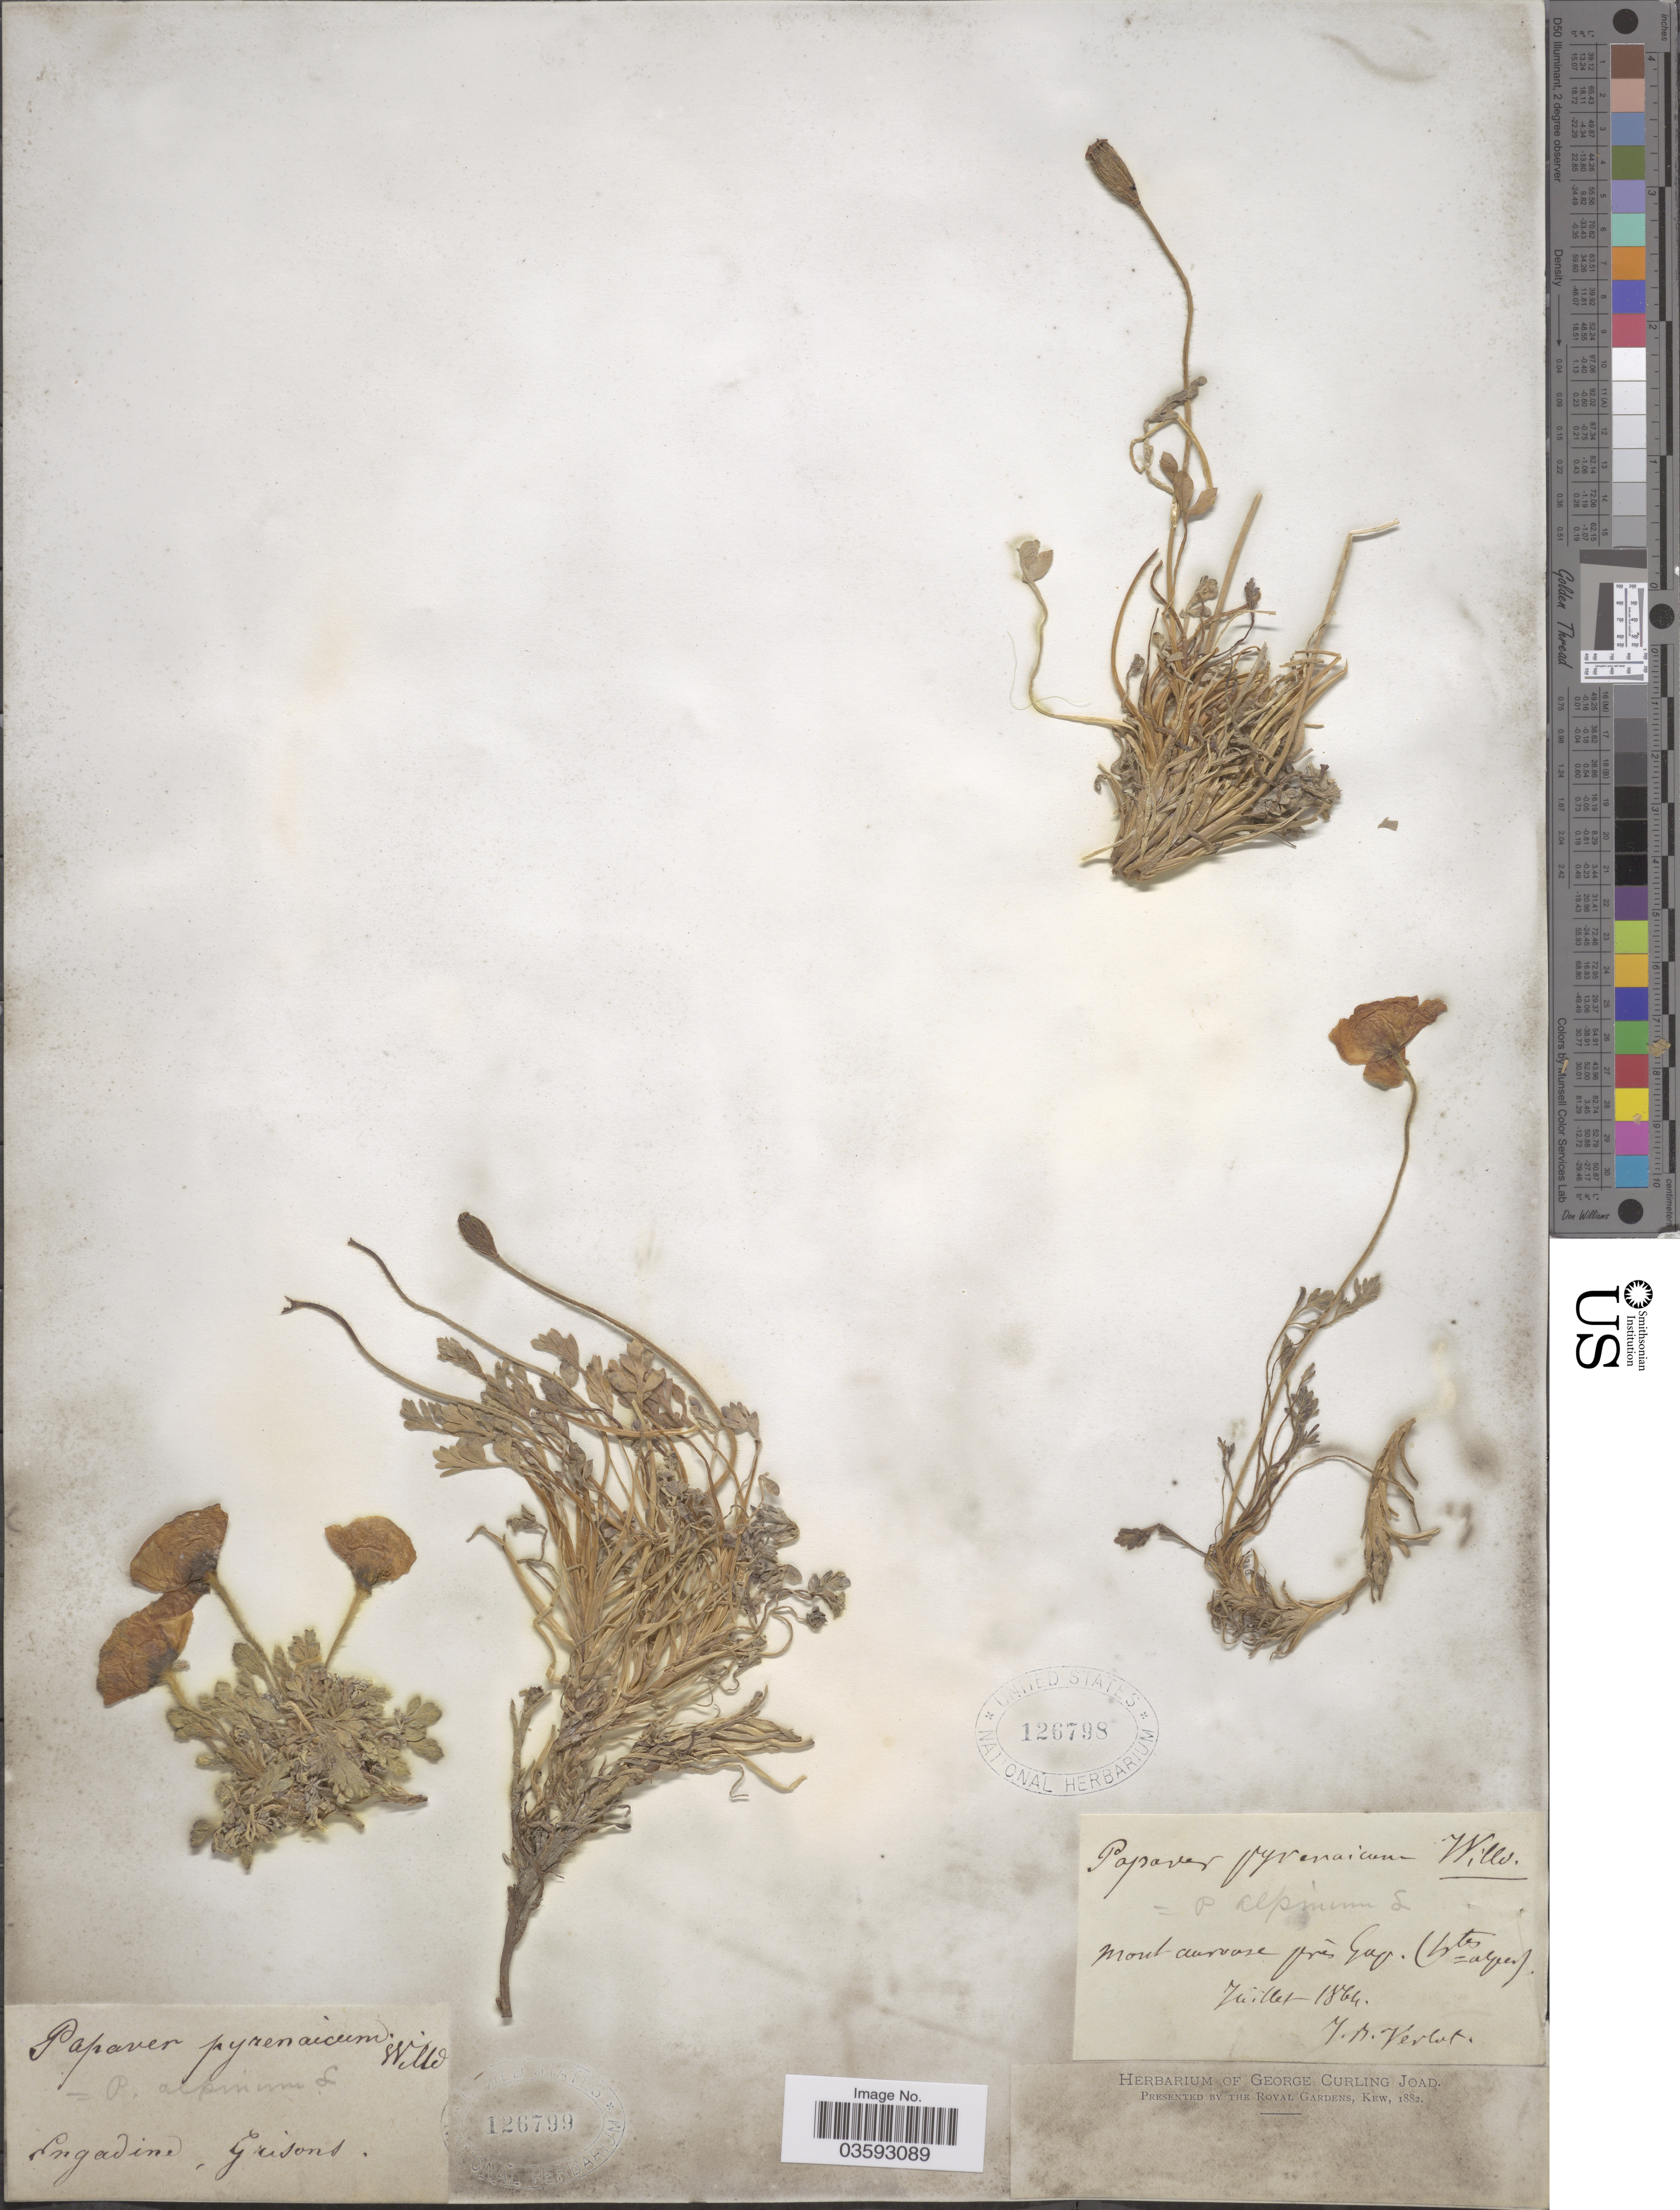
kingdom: Plantae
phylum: Tracheophyta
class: Magnoliopsida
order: Ranunculales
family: Papaveraceae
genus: Papaver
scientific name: Papaver alpinum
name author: L.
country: Switzerland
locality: Grisons, Engadine.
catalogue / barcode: US 126799